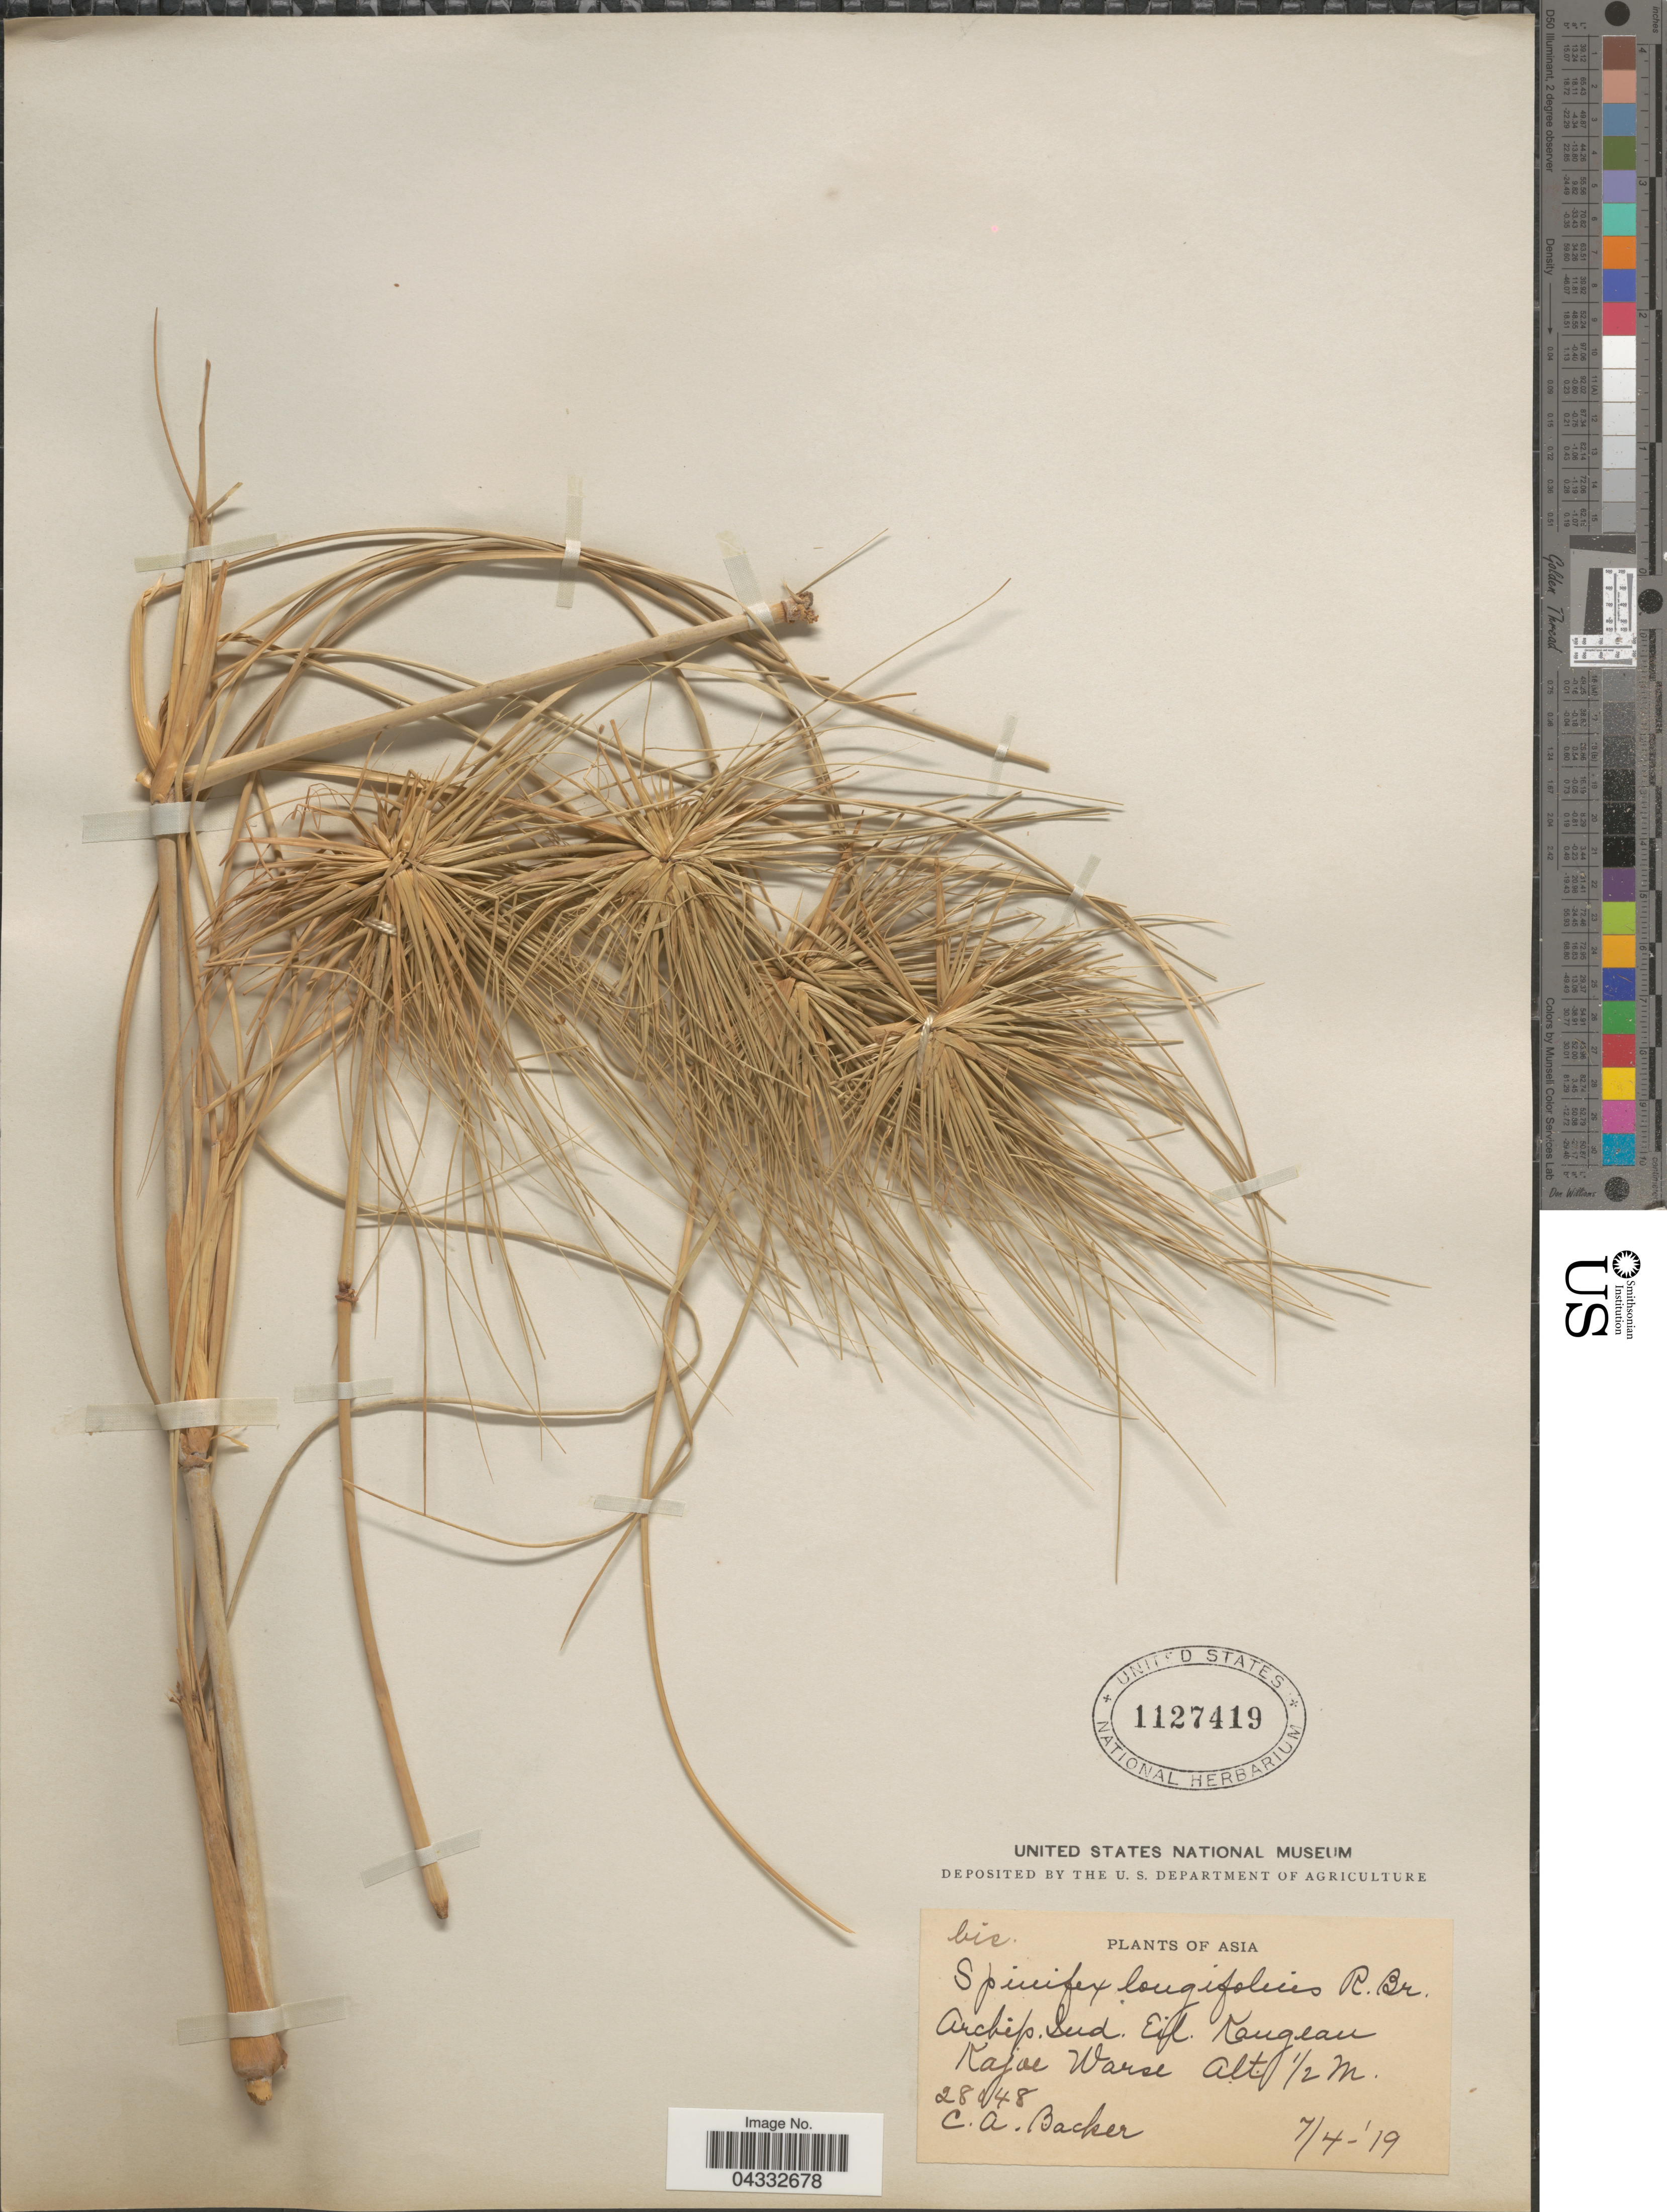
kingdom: Plantae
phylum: Tracheophyta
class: Liliopsida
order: Poales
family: Poaceae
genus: Spinifex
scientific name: Spinifex longifolius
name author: R. Br.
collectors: C. A. Backer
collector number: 28048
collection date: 1949-04-07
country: Indonesia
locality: Asia. Archip. Ind. Eil. Kangean. Kajoe Waroe.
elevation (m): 0.5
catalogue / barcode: US 1127419